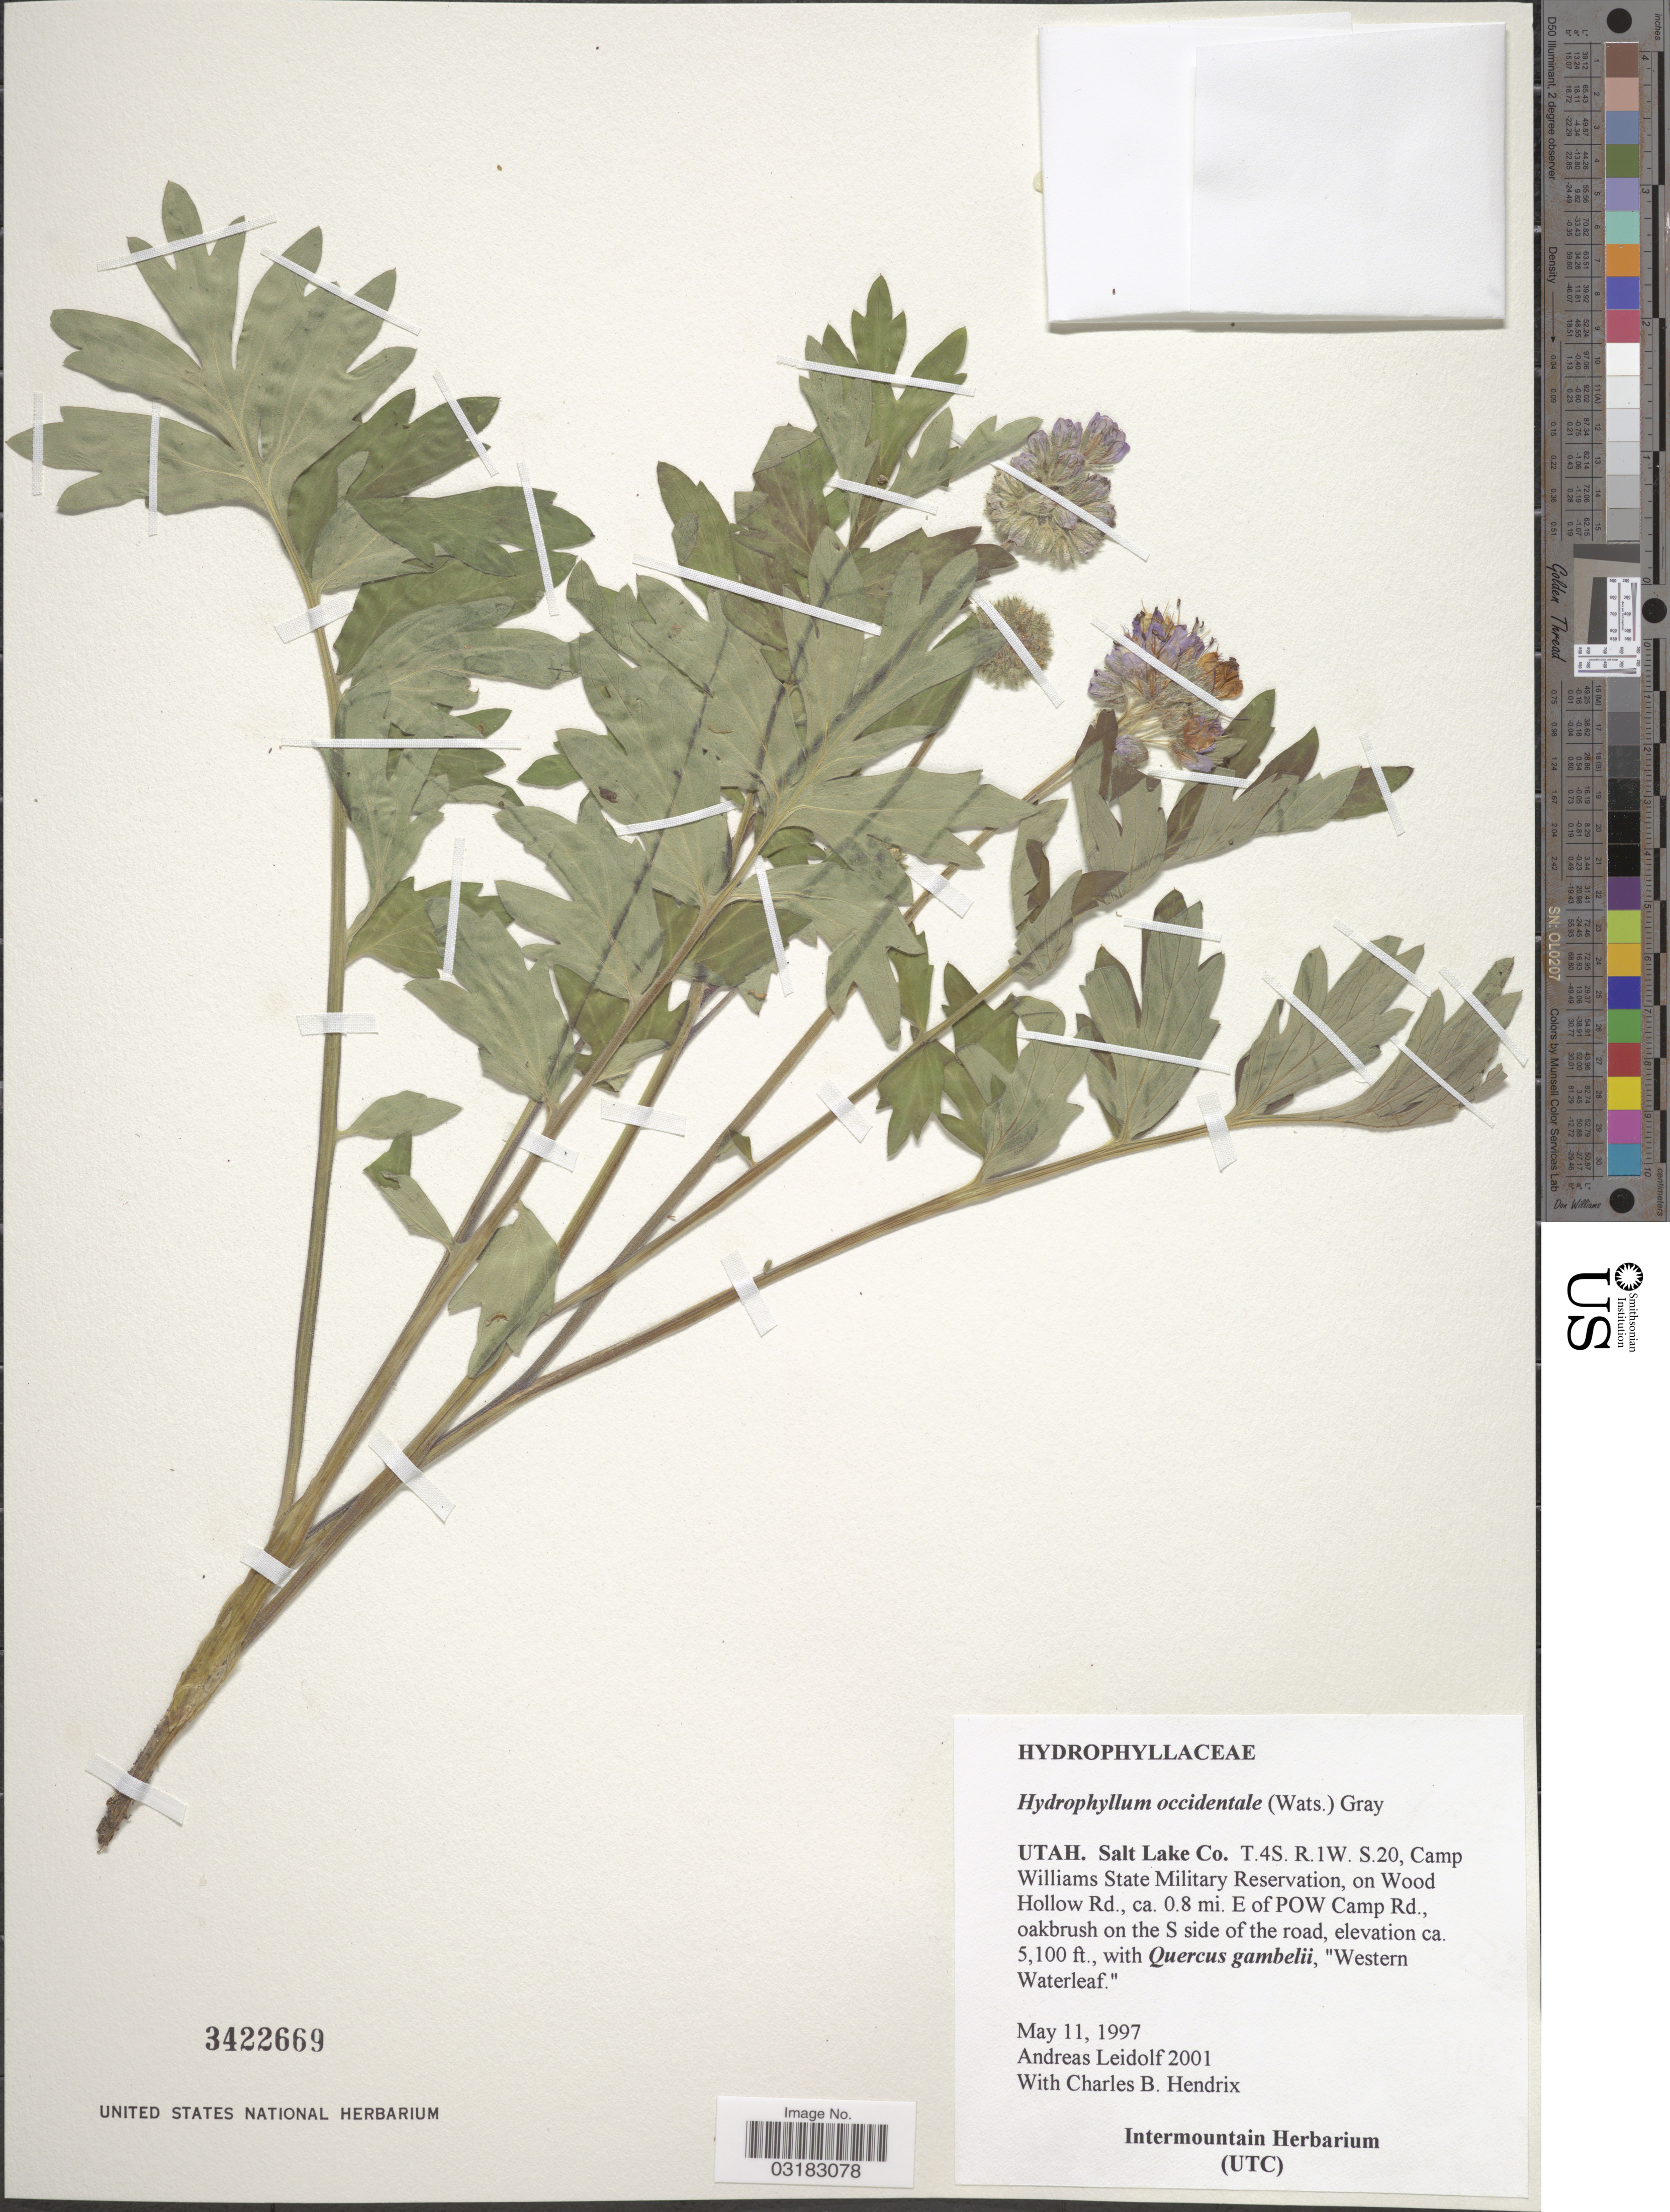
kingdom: Plantae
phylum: Tracheophyta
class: Magnoliopsida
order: Boraginales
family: Hydrophyllaceae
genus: Hydrophyllum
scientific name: Hydrophyllum occidentale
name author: (S. Watson) A. Gray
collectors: A. Leidolf & C. Hendrix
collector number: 2001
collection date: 1997-05-11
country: United States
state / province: Utah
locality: Salt Lake Co. T 4S. R.1W. S.20, Camp Williams State Military Reservation, on Wood Hollow Rd., ca. 0.8 mi. of POW Camp Rd.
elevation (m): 1554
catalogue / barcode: US 3422669